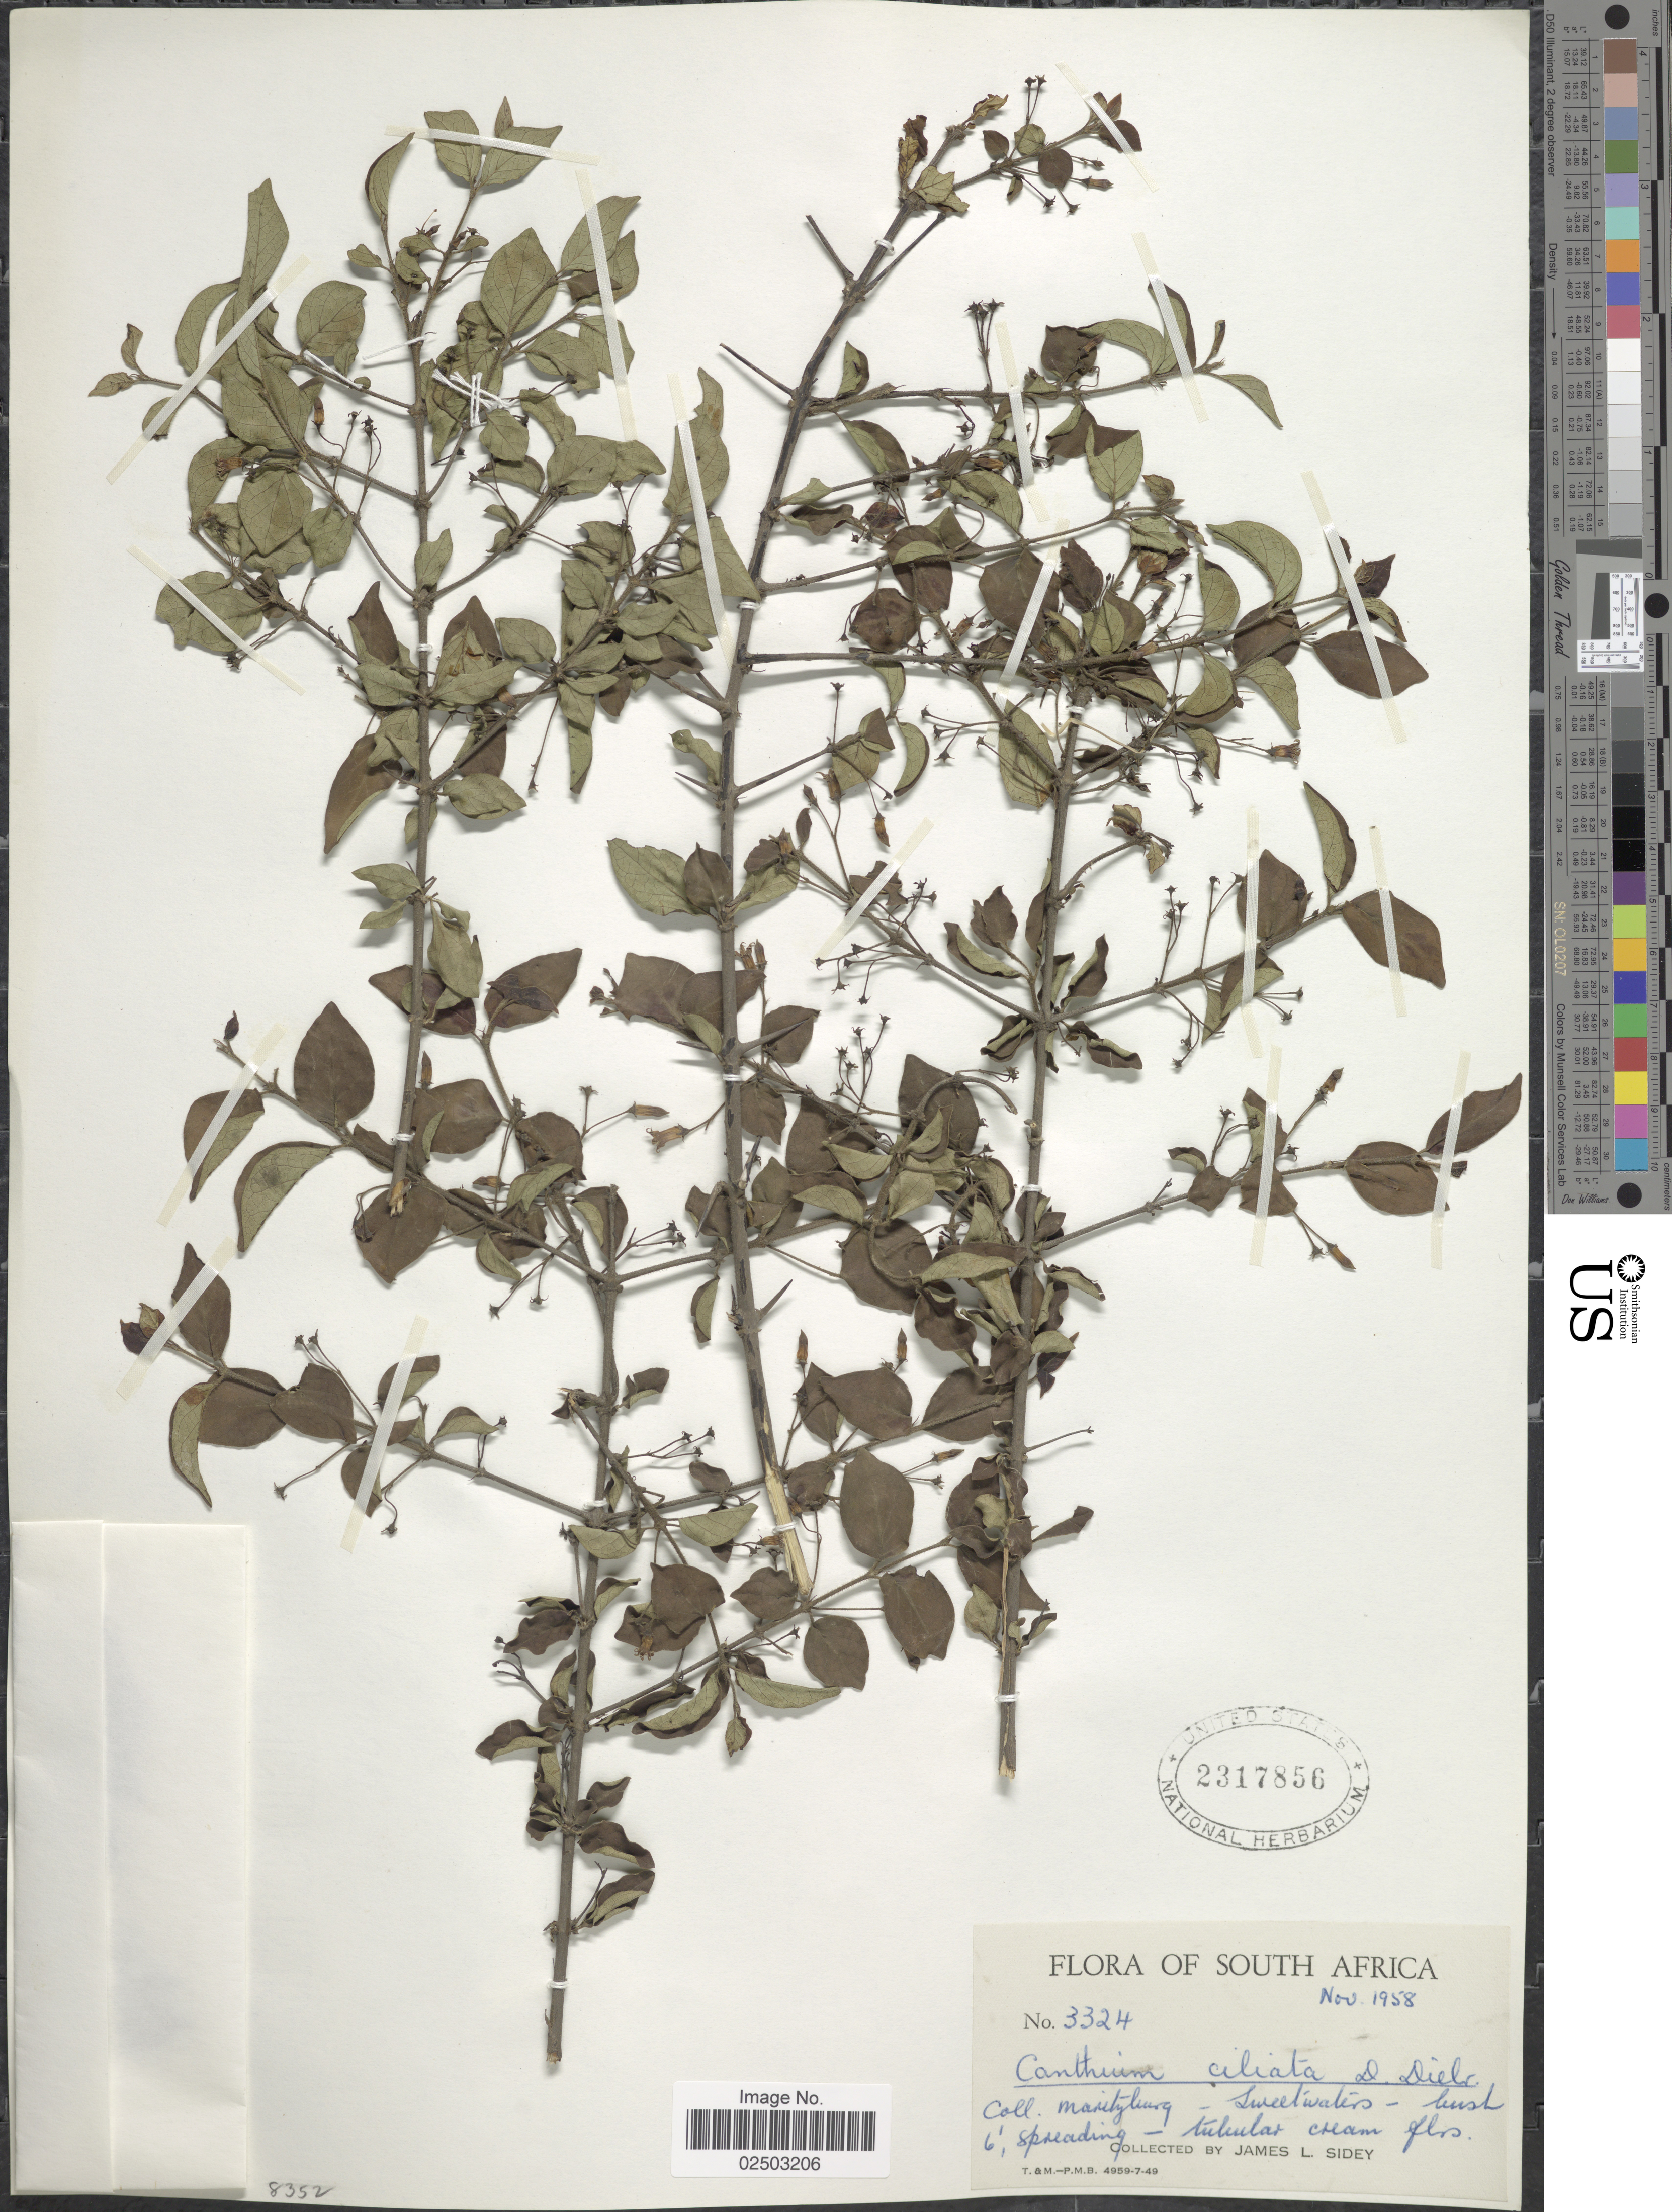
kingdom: Plantae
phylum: Tracheophyta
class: Magnoliopsida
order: Gentianales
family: Rubiaceae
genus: Canthium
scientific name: Canthium ciliatum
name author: (D. Dietr.) Kuntze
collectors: J. L. Sidey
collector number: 3324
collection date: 1958-11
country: South Africa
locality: Maritzburg, Sweetwaters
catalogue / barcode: US 2317856